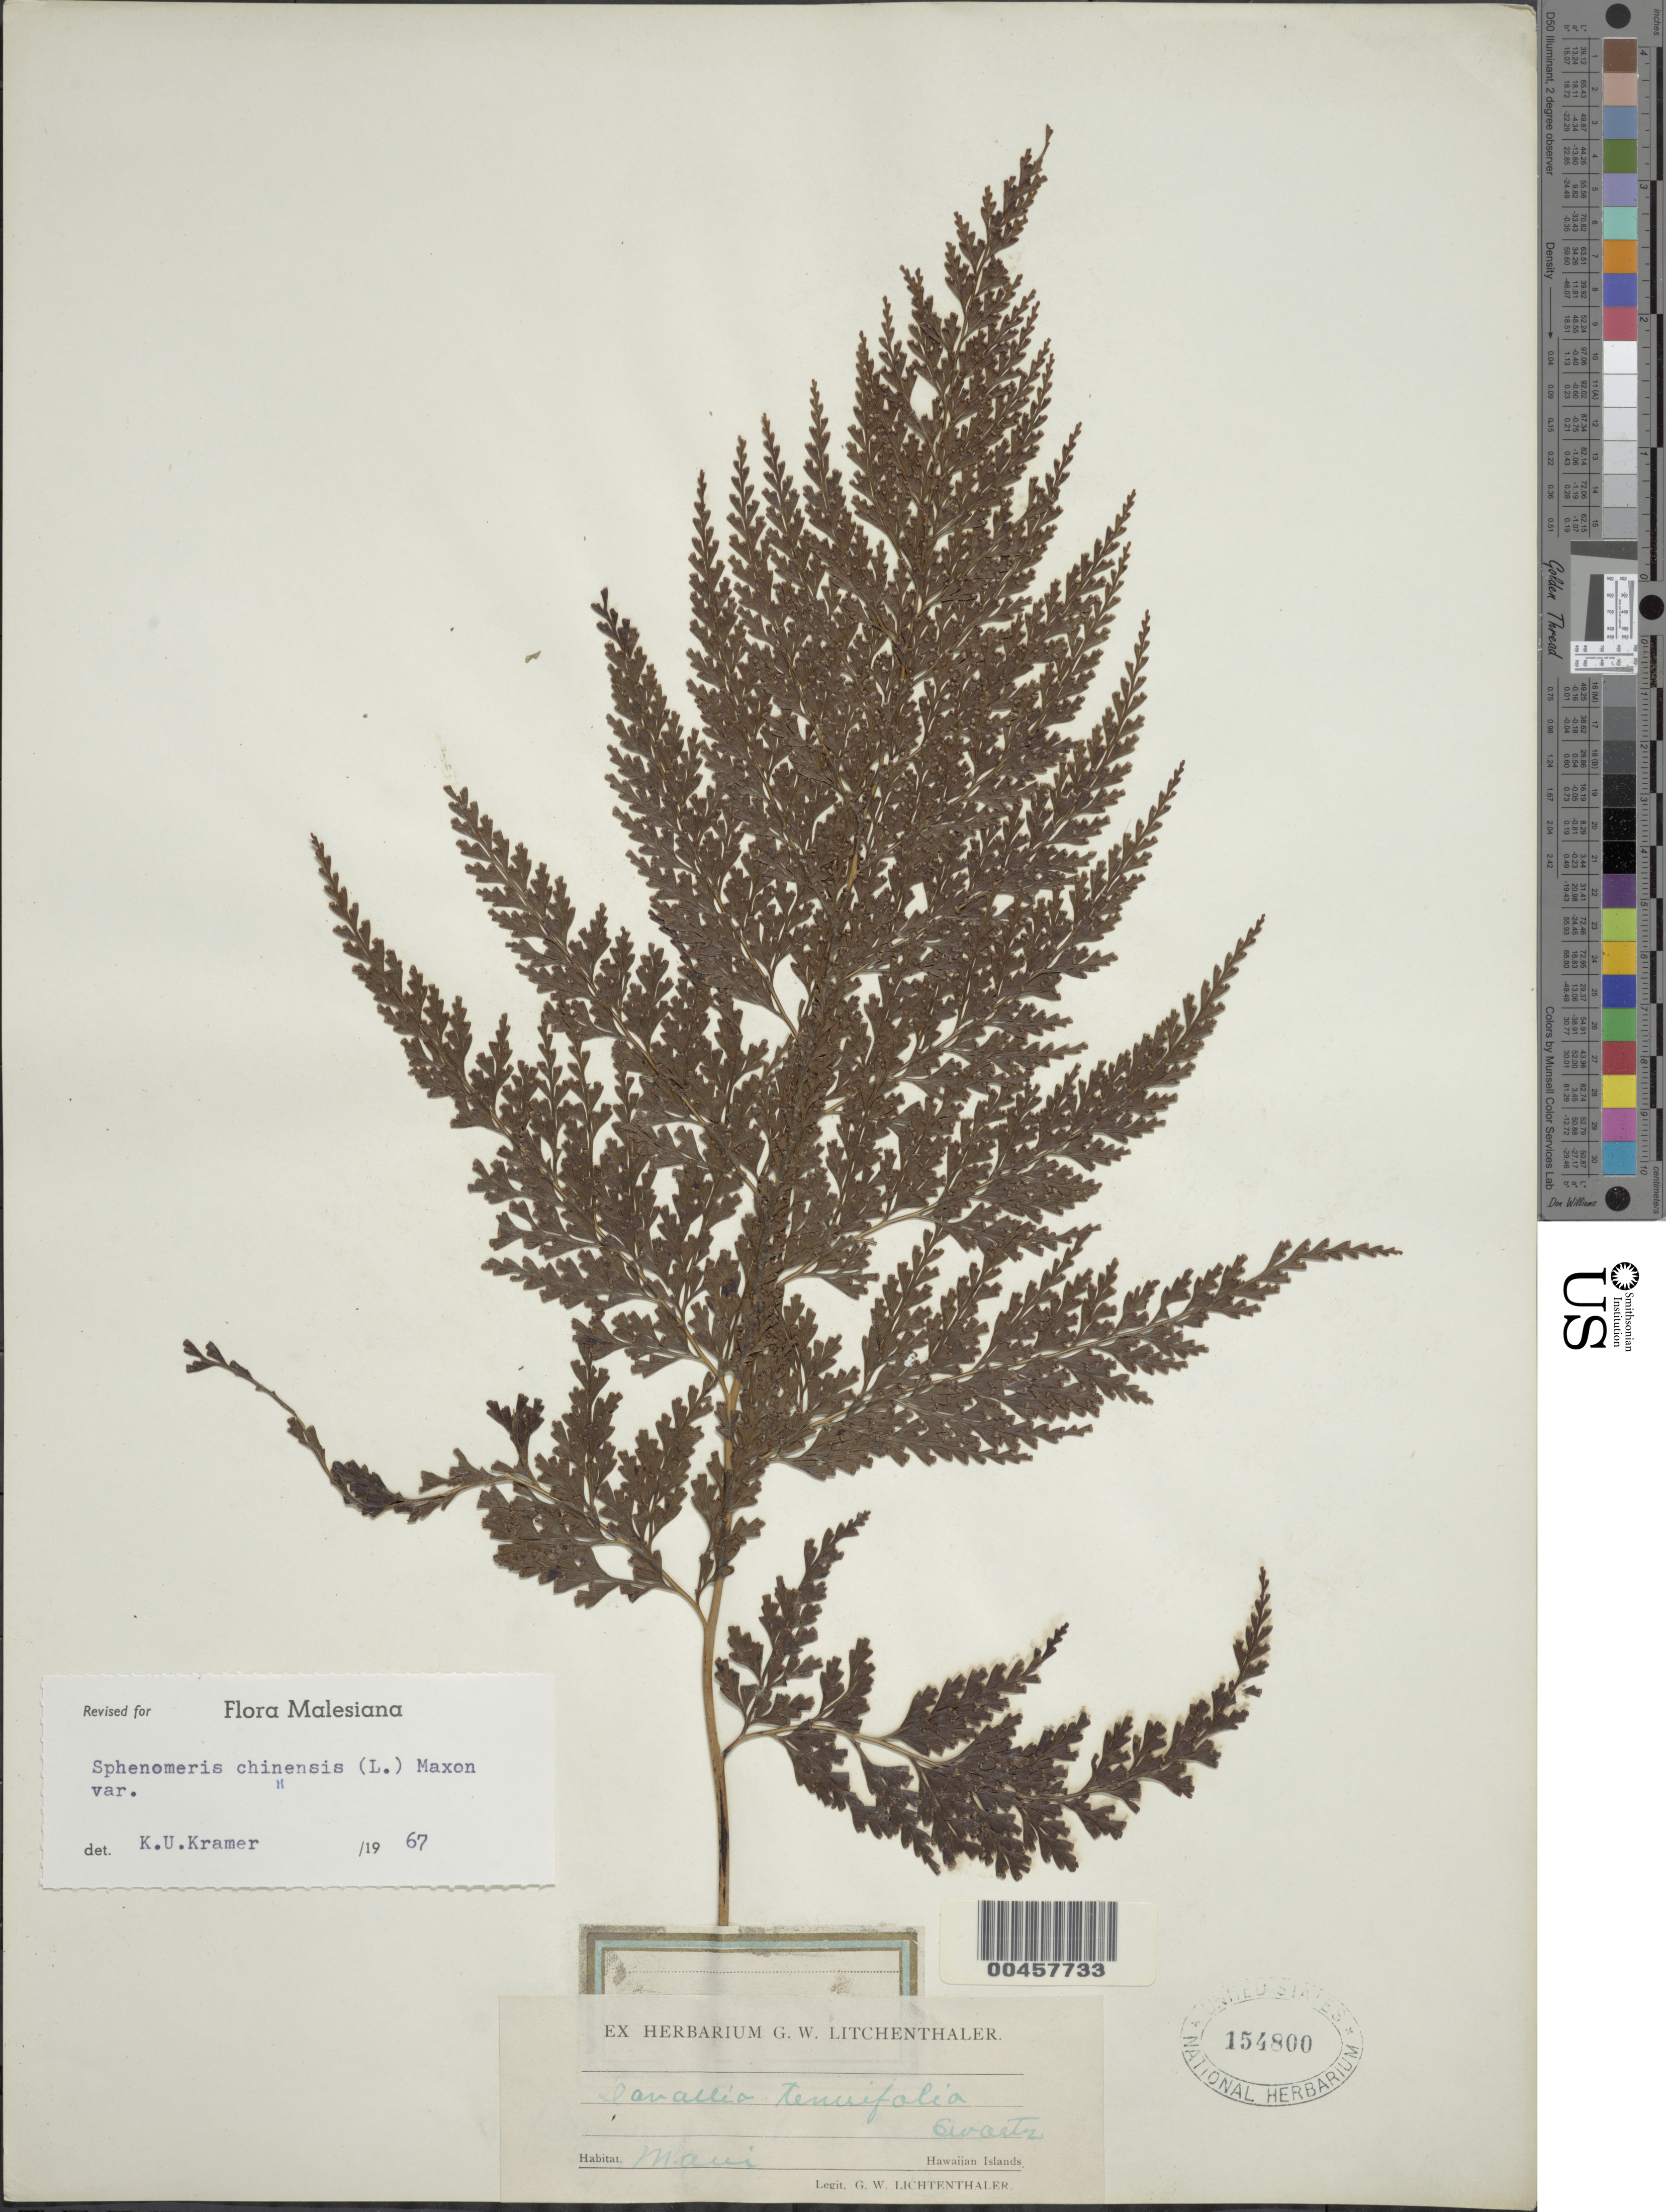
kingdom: Plantae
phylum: Tracheophyta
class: Polypodiopsida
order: Polypodiales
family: Lindsaeaceae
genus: Sphenomeris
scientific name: Sphenomeris chinensis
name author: (L.) Maxon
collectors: G. Lichtenthaler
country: United States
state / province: Hawaii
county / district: Kauai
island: Kaua'i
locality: Hawaiian Islands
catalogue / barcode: US 154800